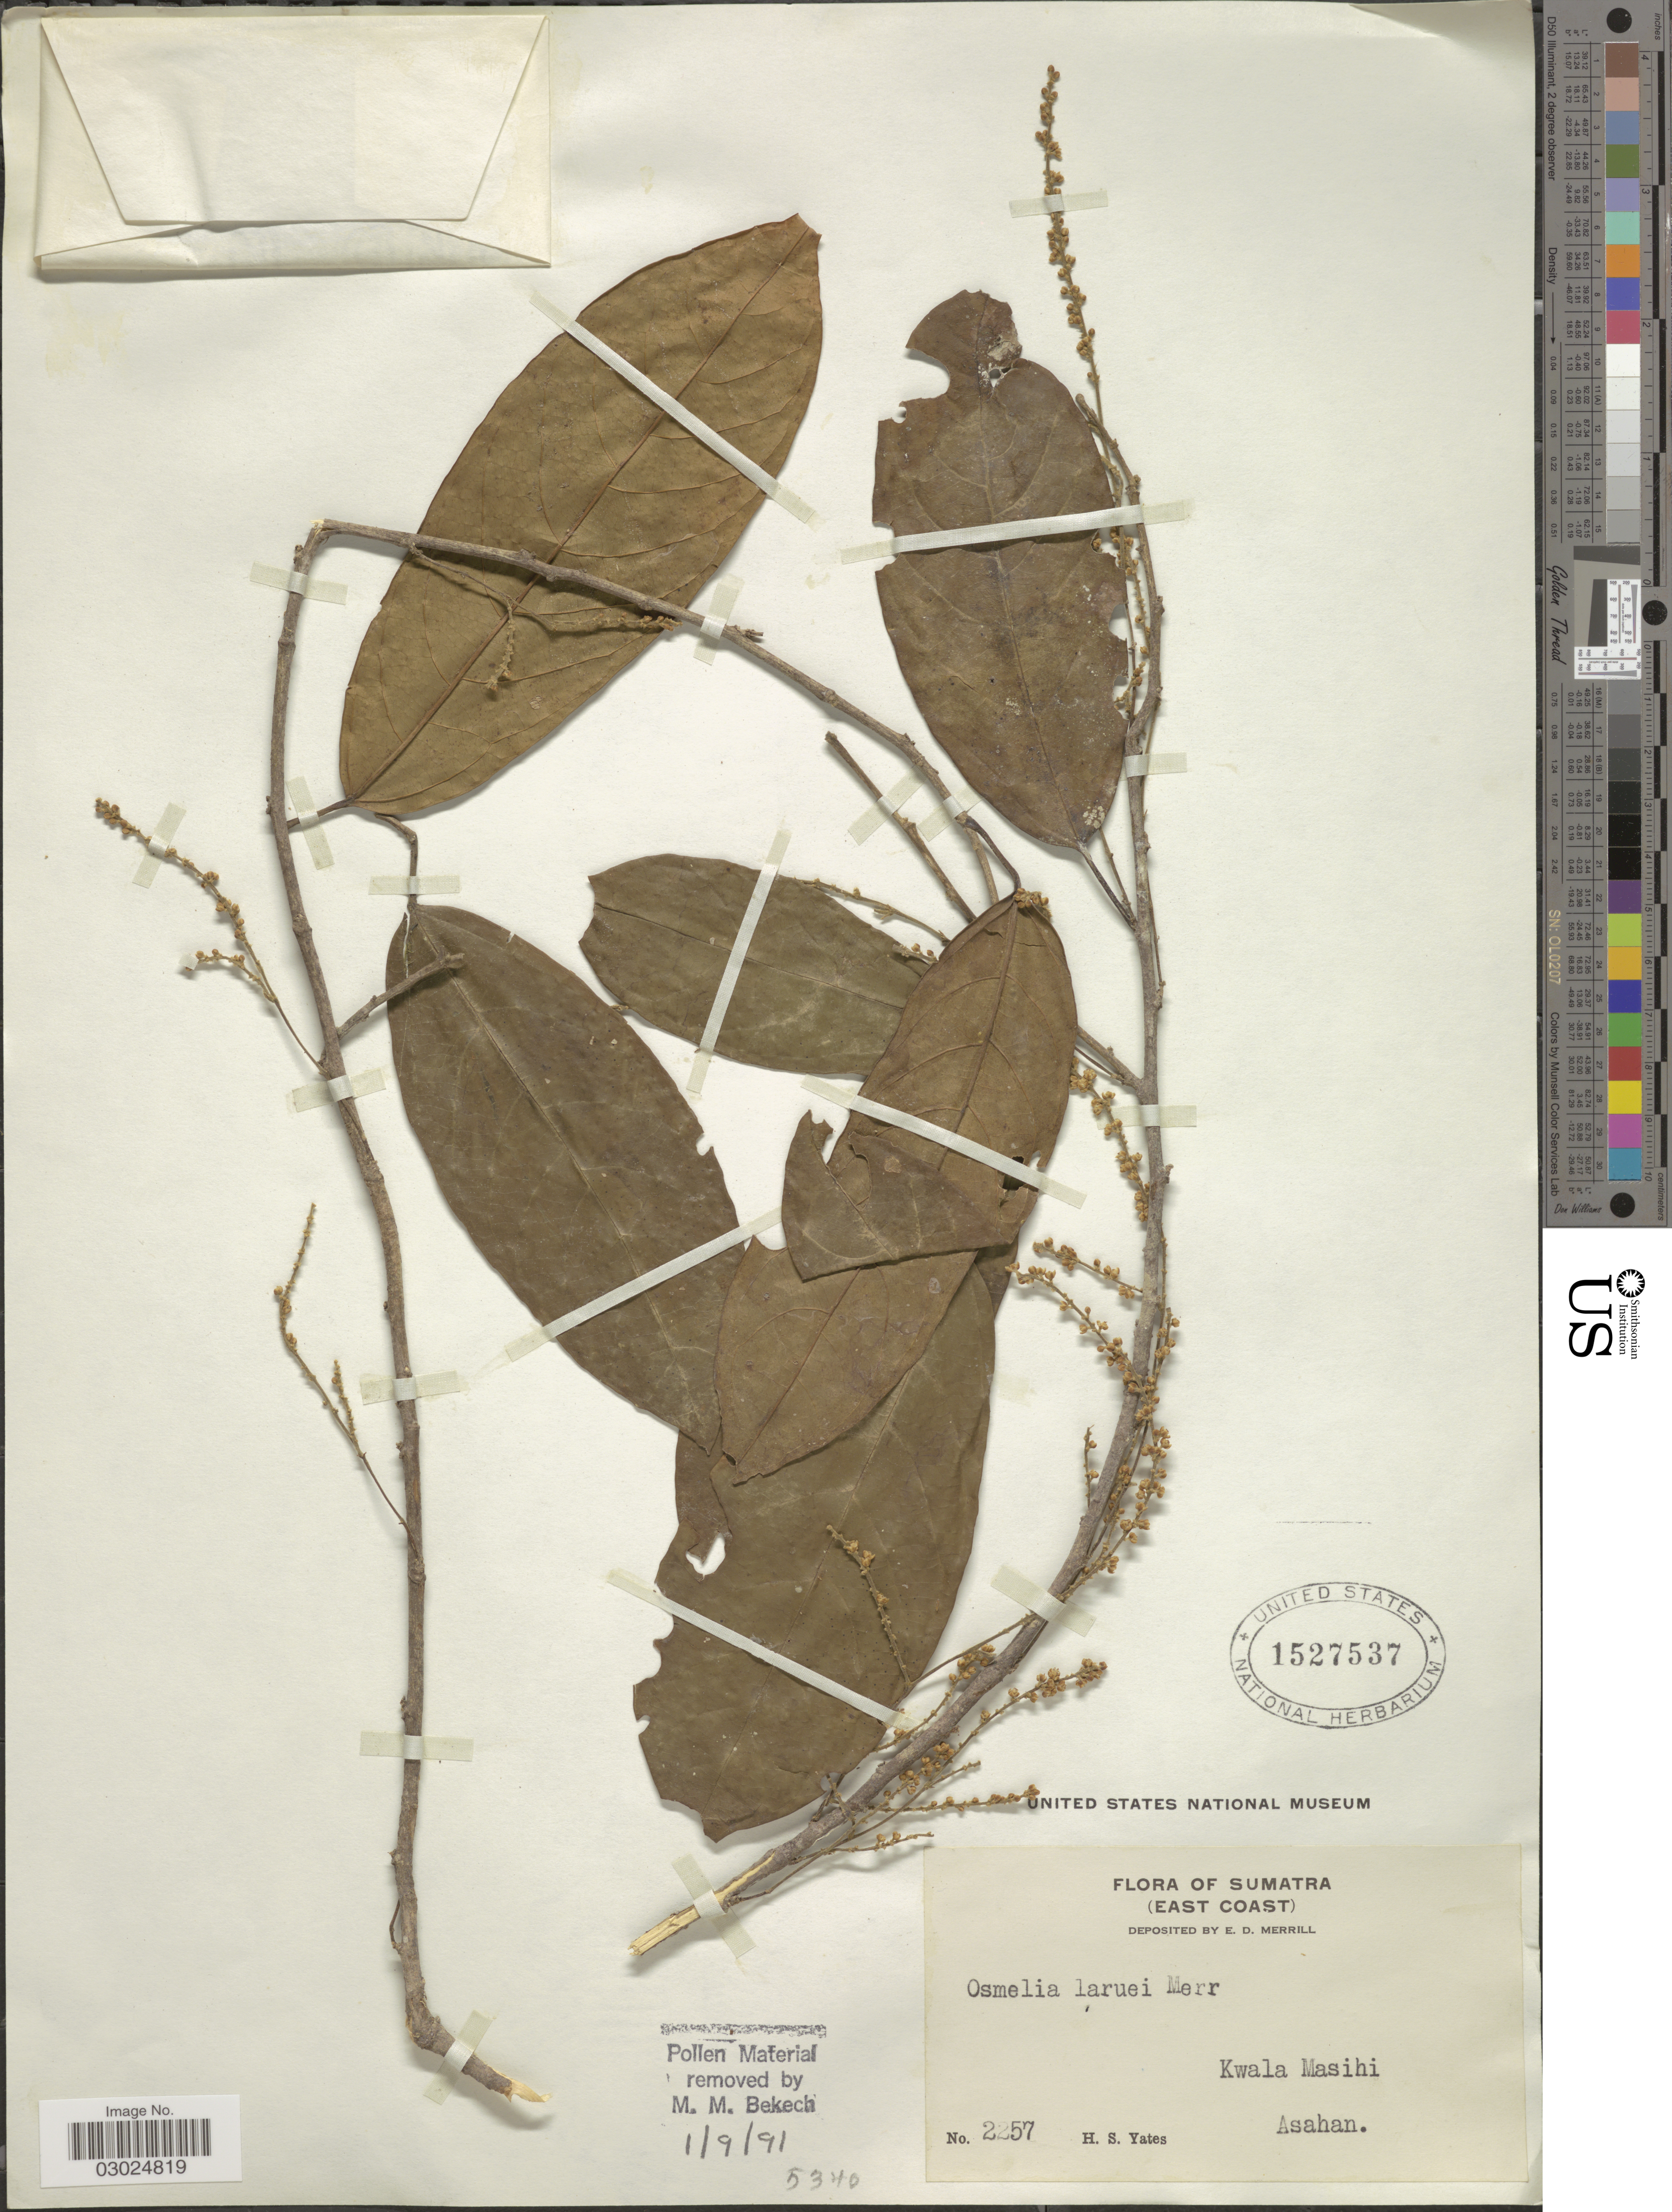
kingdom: Plantae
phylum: Tracheophyta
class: Magnoliopsida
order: Malpighiales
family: Salicaceae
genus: Osmelia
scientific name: Osmelia philippina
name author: (Turcz.) Benth.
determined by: Sleumer, H. O.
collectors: H. S. Yates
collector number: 2257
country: Indonesia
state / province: Sumatra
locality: (East Coast), Kwala Masihi, Asahan.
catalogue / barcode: US 1527537